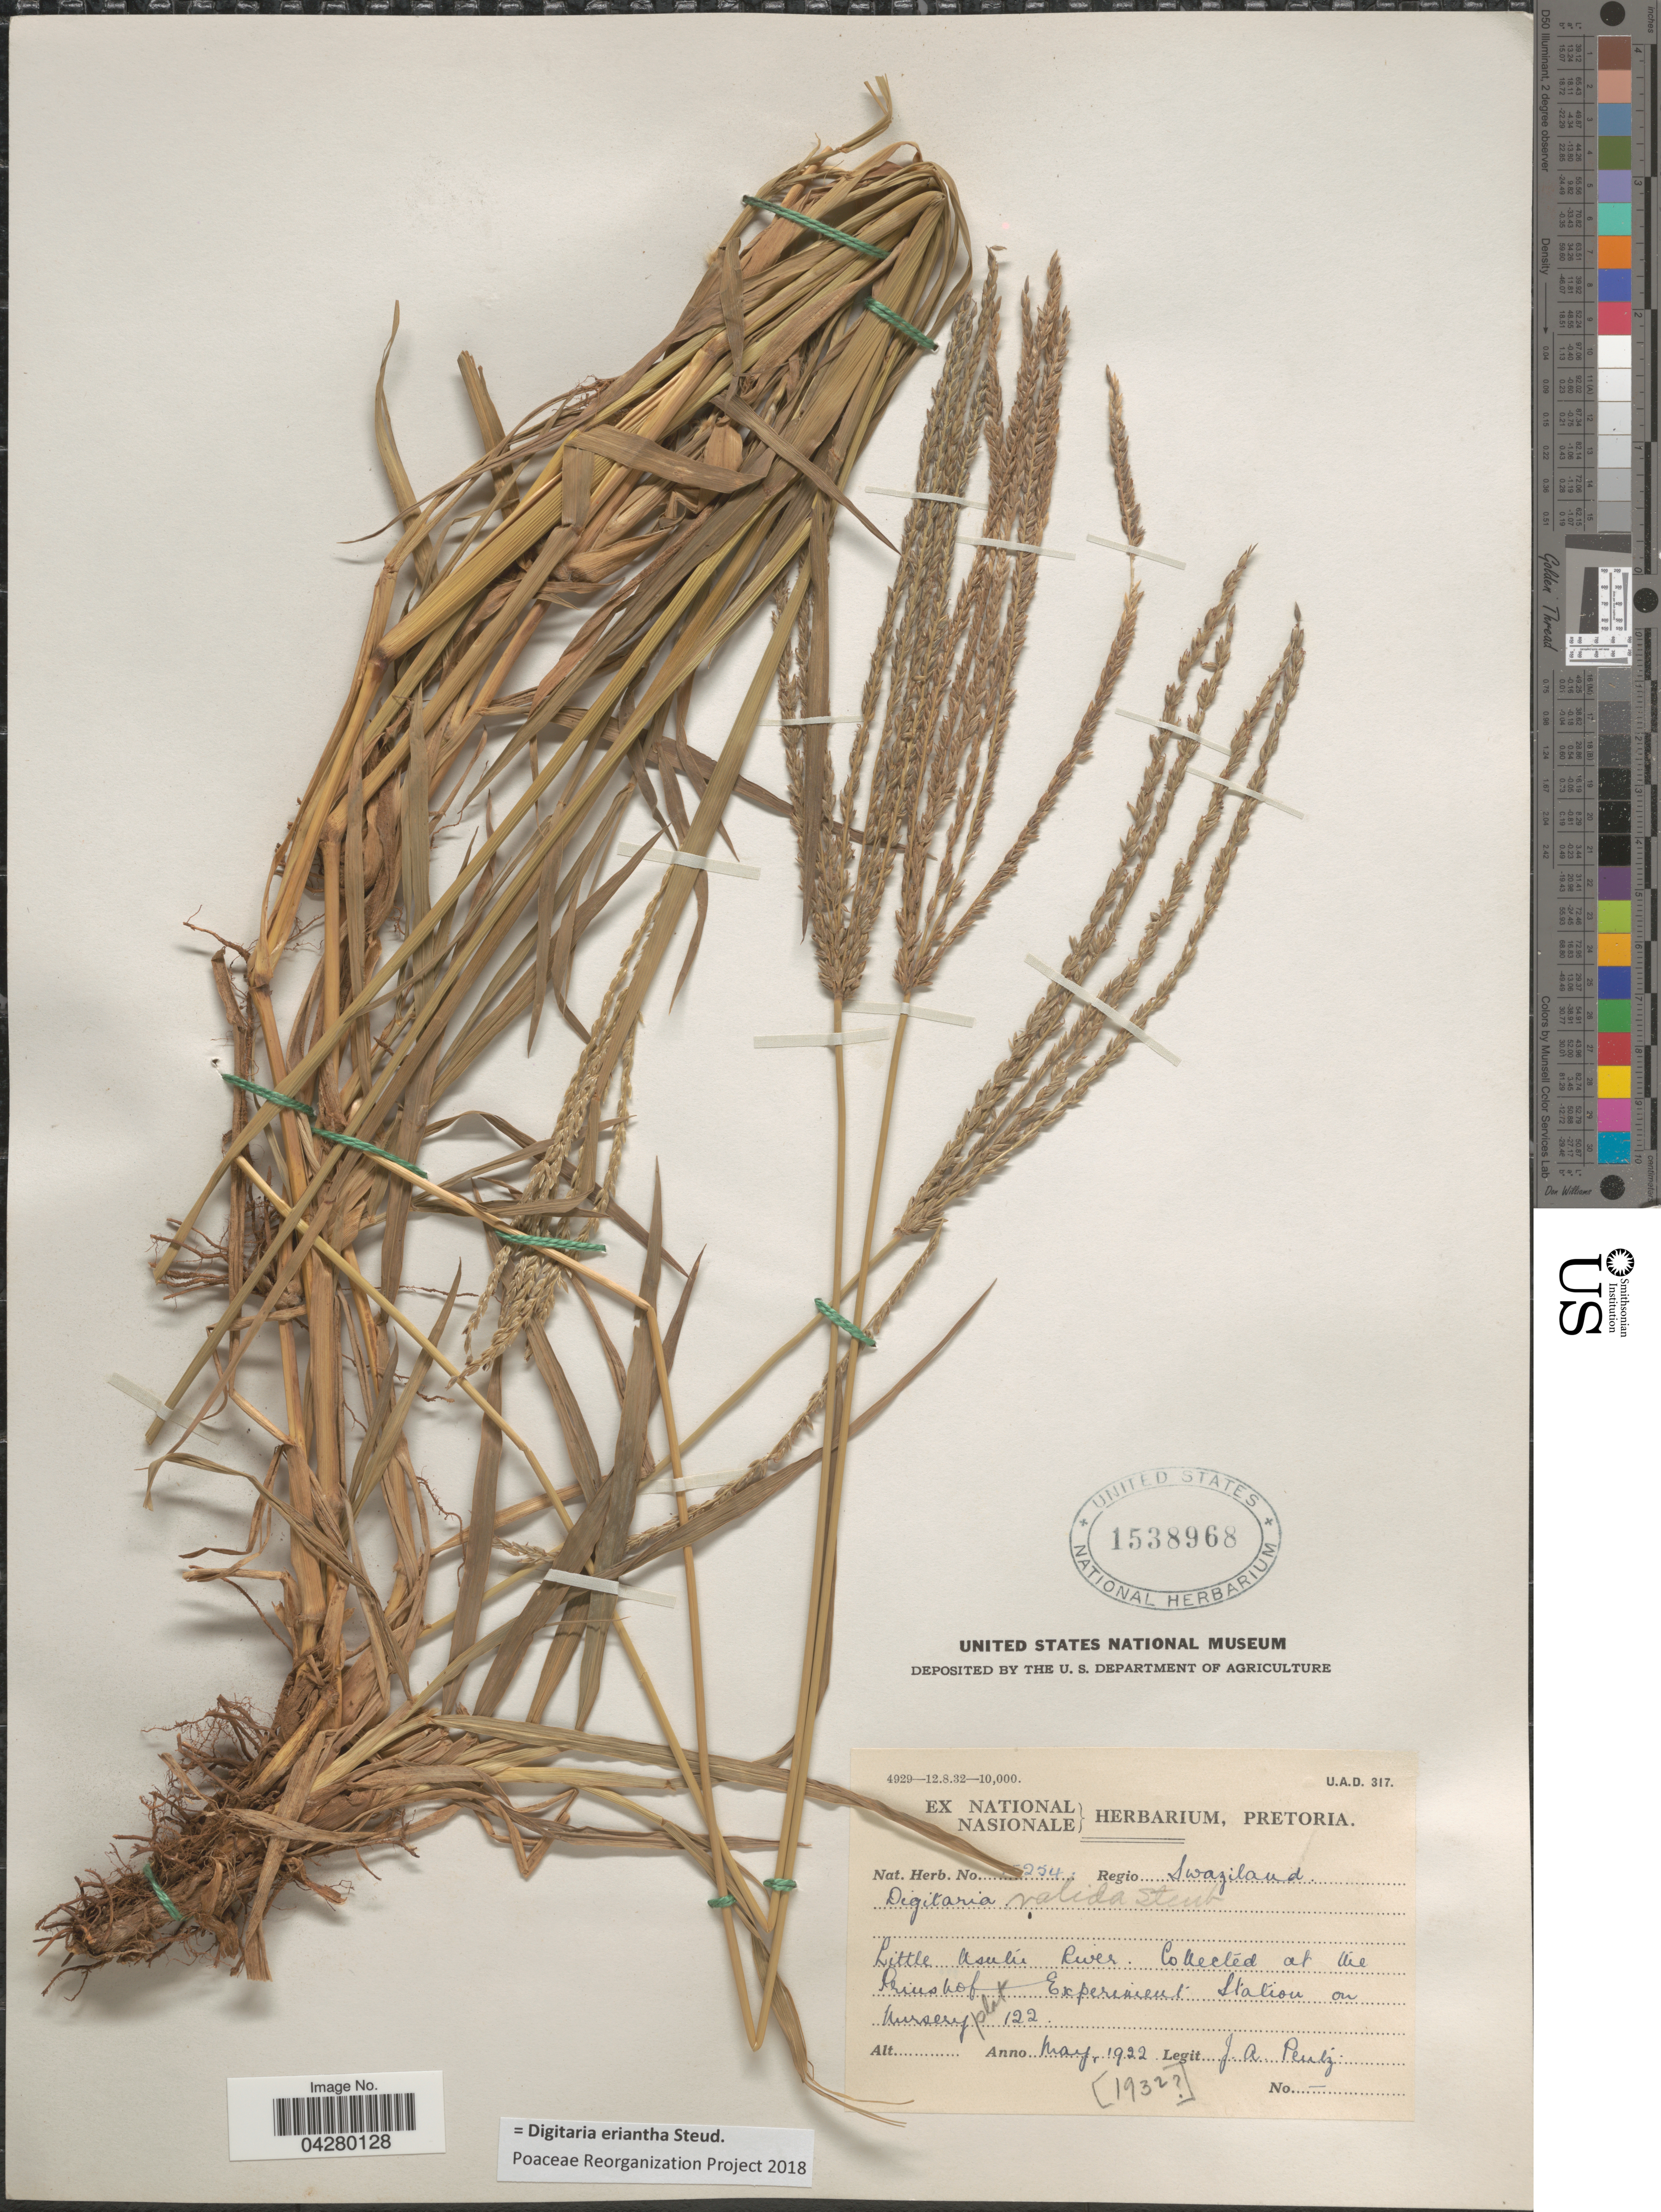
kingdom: Plantae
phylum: Tracheophyta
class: Liliopsida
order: Poales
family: Poaceae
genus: Digitaria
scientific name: Digitaria eriantha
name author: Steud.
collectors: J. Pentz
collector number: !254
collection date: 1922-05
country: Eswatini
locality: Collected at the Prinshof Experiment Station on Nursery plot 122.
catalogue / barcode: US 1538968